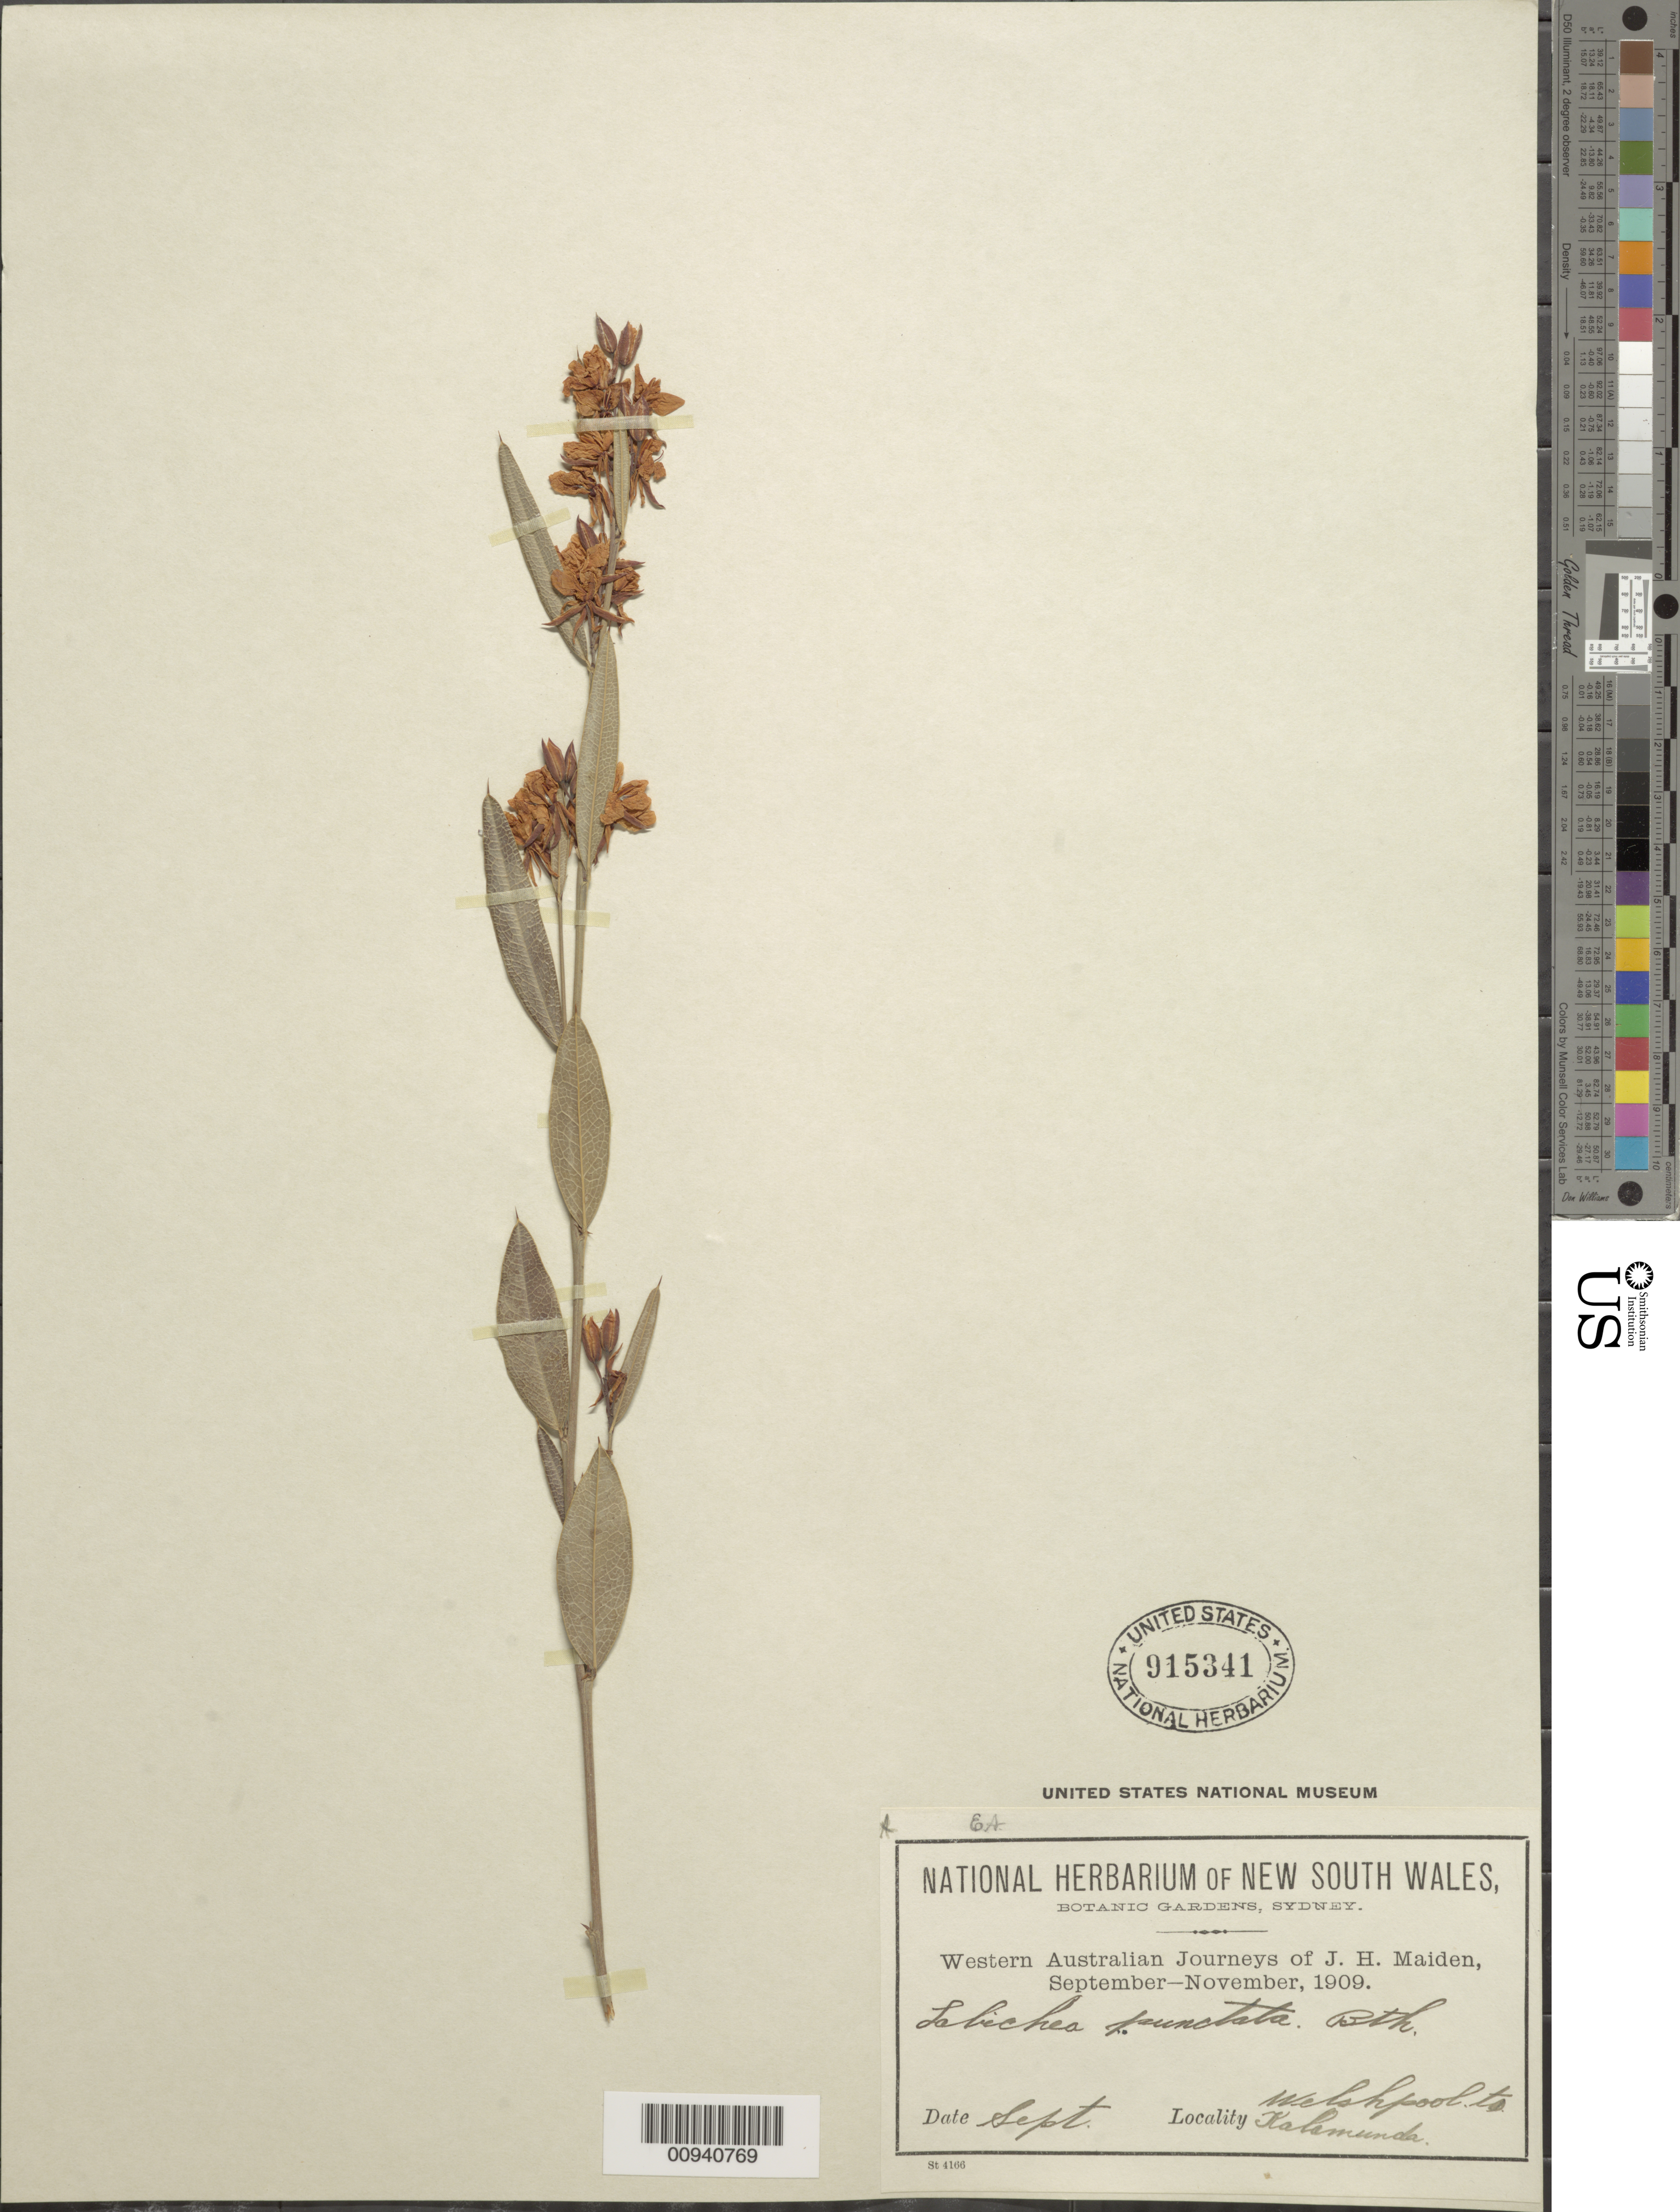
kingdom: Plantae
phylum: Tracheophyta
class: Magnoliopsida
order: Fabales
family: Fabaceae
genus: Labichea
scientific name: Labichea punctata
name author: Lindl.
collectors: J. Maiden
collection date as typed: Sep 1909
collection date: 1909-09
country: Australia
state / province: Western Australia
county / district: Perth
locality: Welshpool to Kalamunda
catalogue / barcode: US 915341